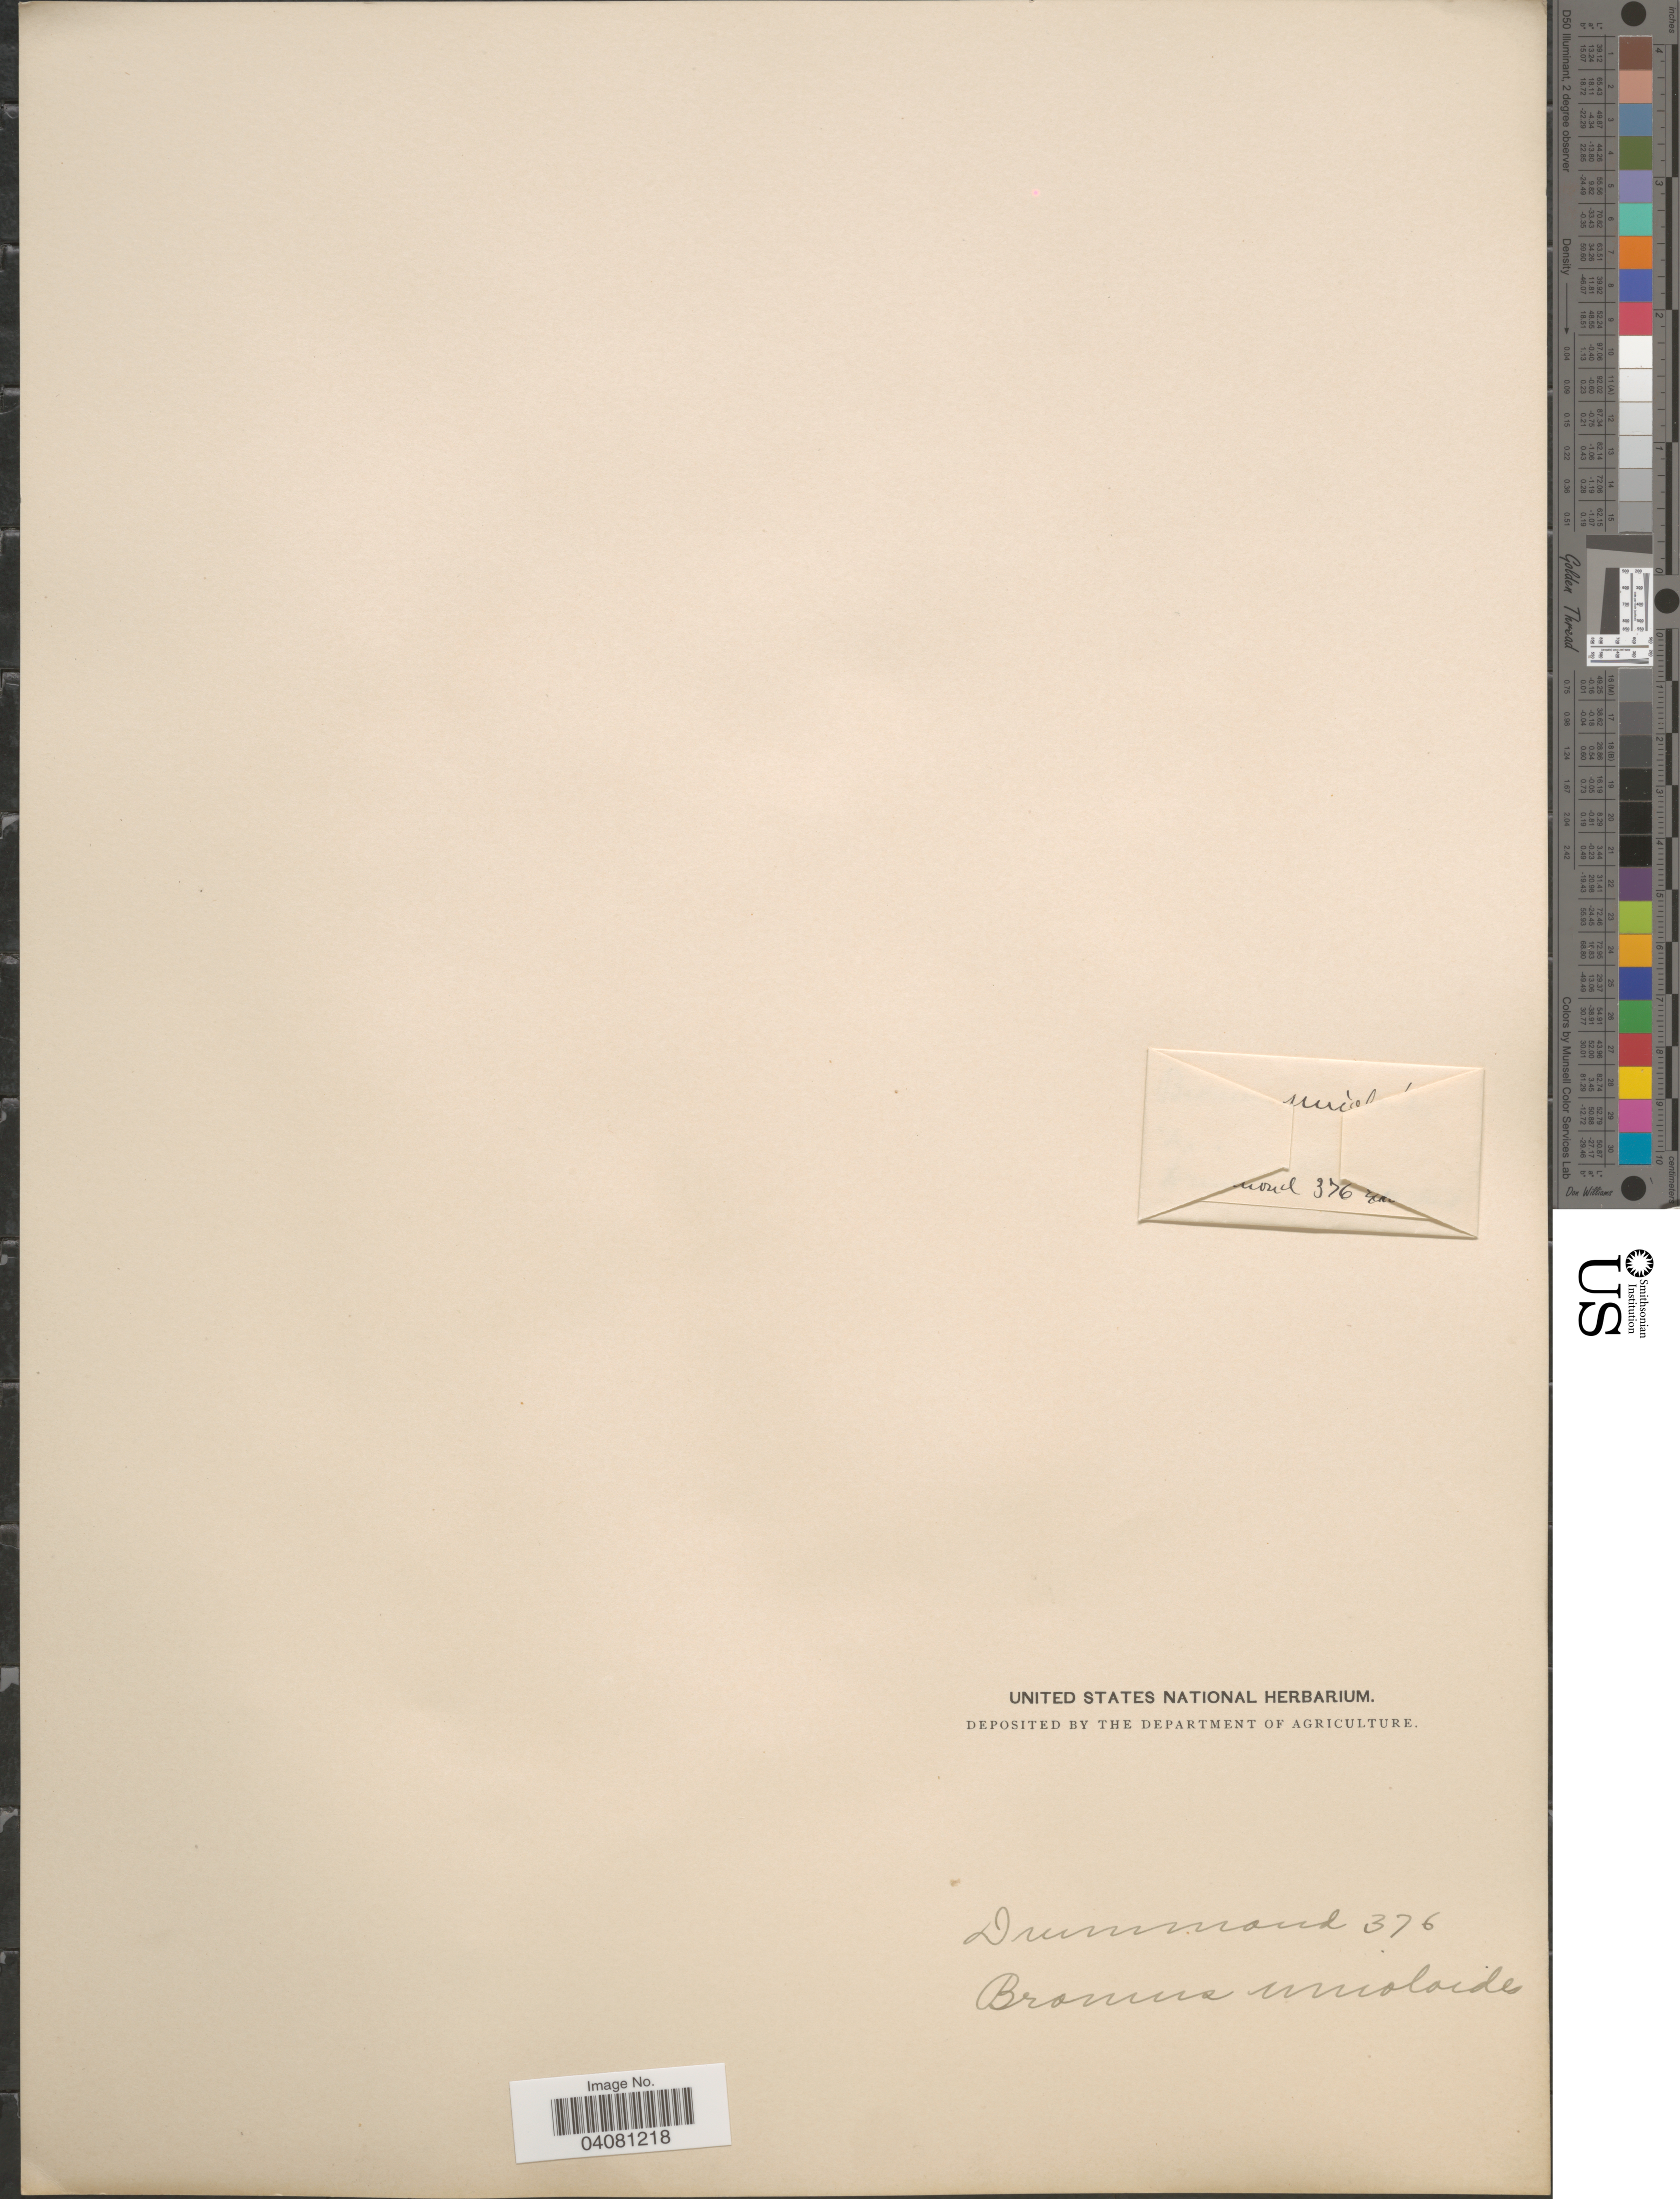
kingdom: Plantae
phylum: Tracheophyta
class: Liliopsida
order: Poales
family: Poaceae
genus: Bromus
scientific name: Bromus catharticus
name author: Vahl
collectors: -. Drummond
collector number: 376